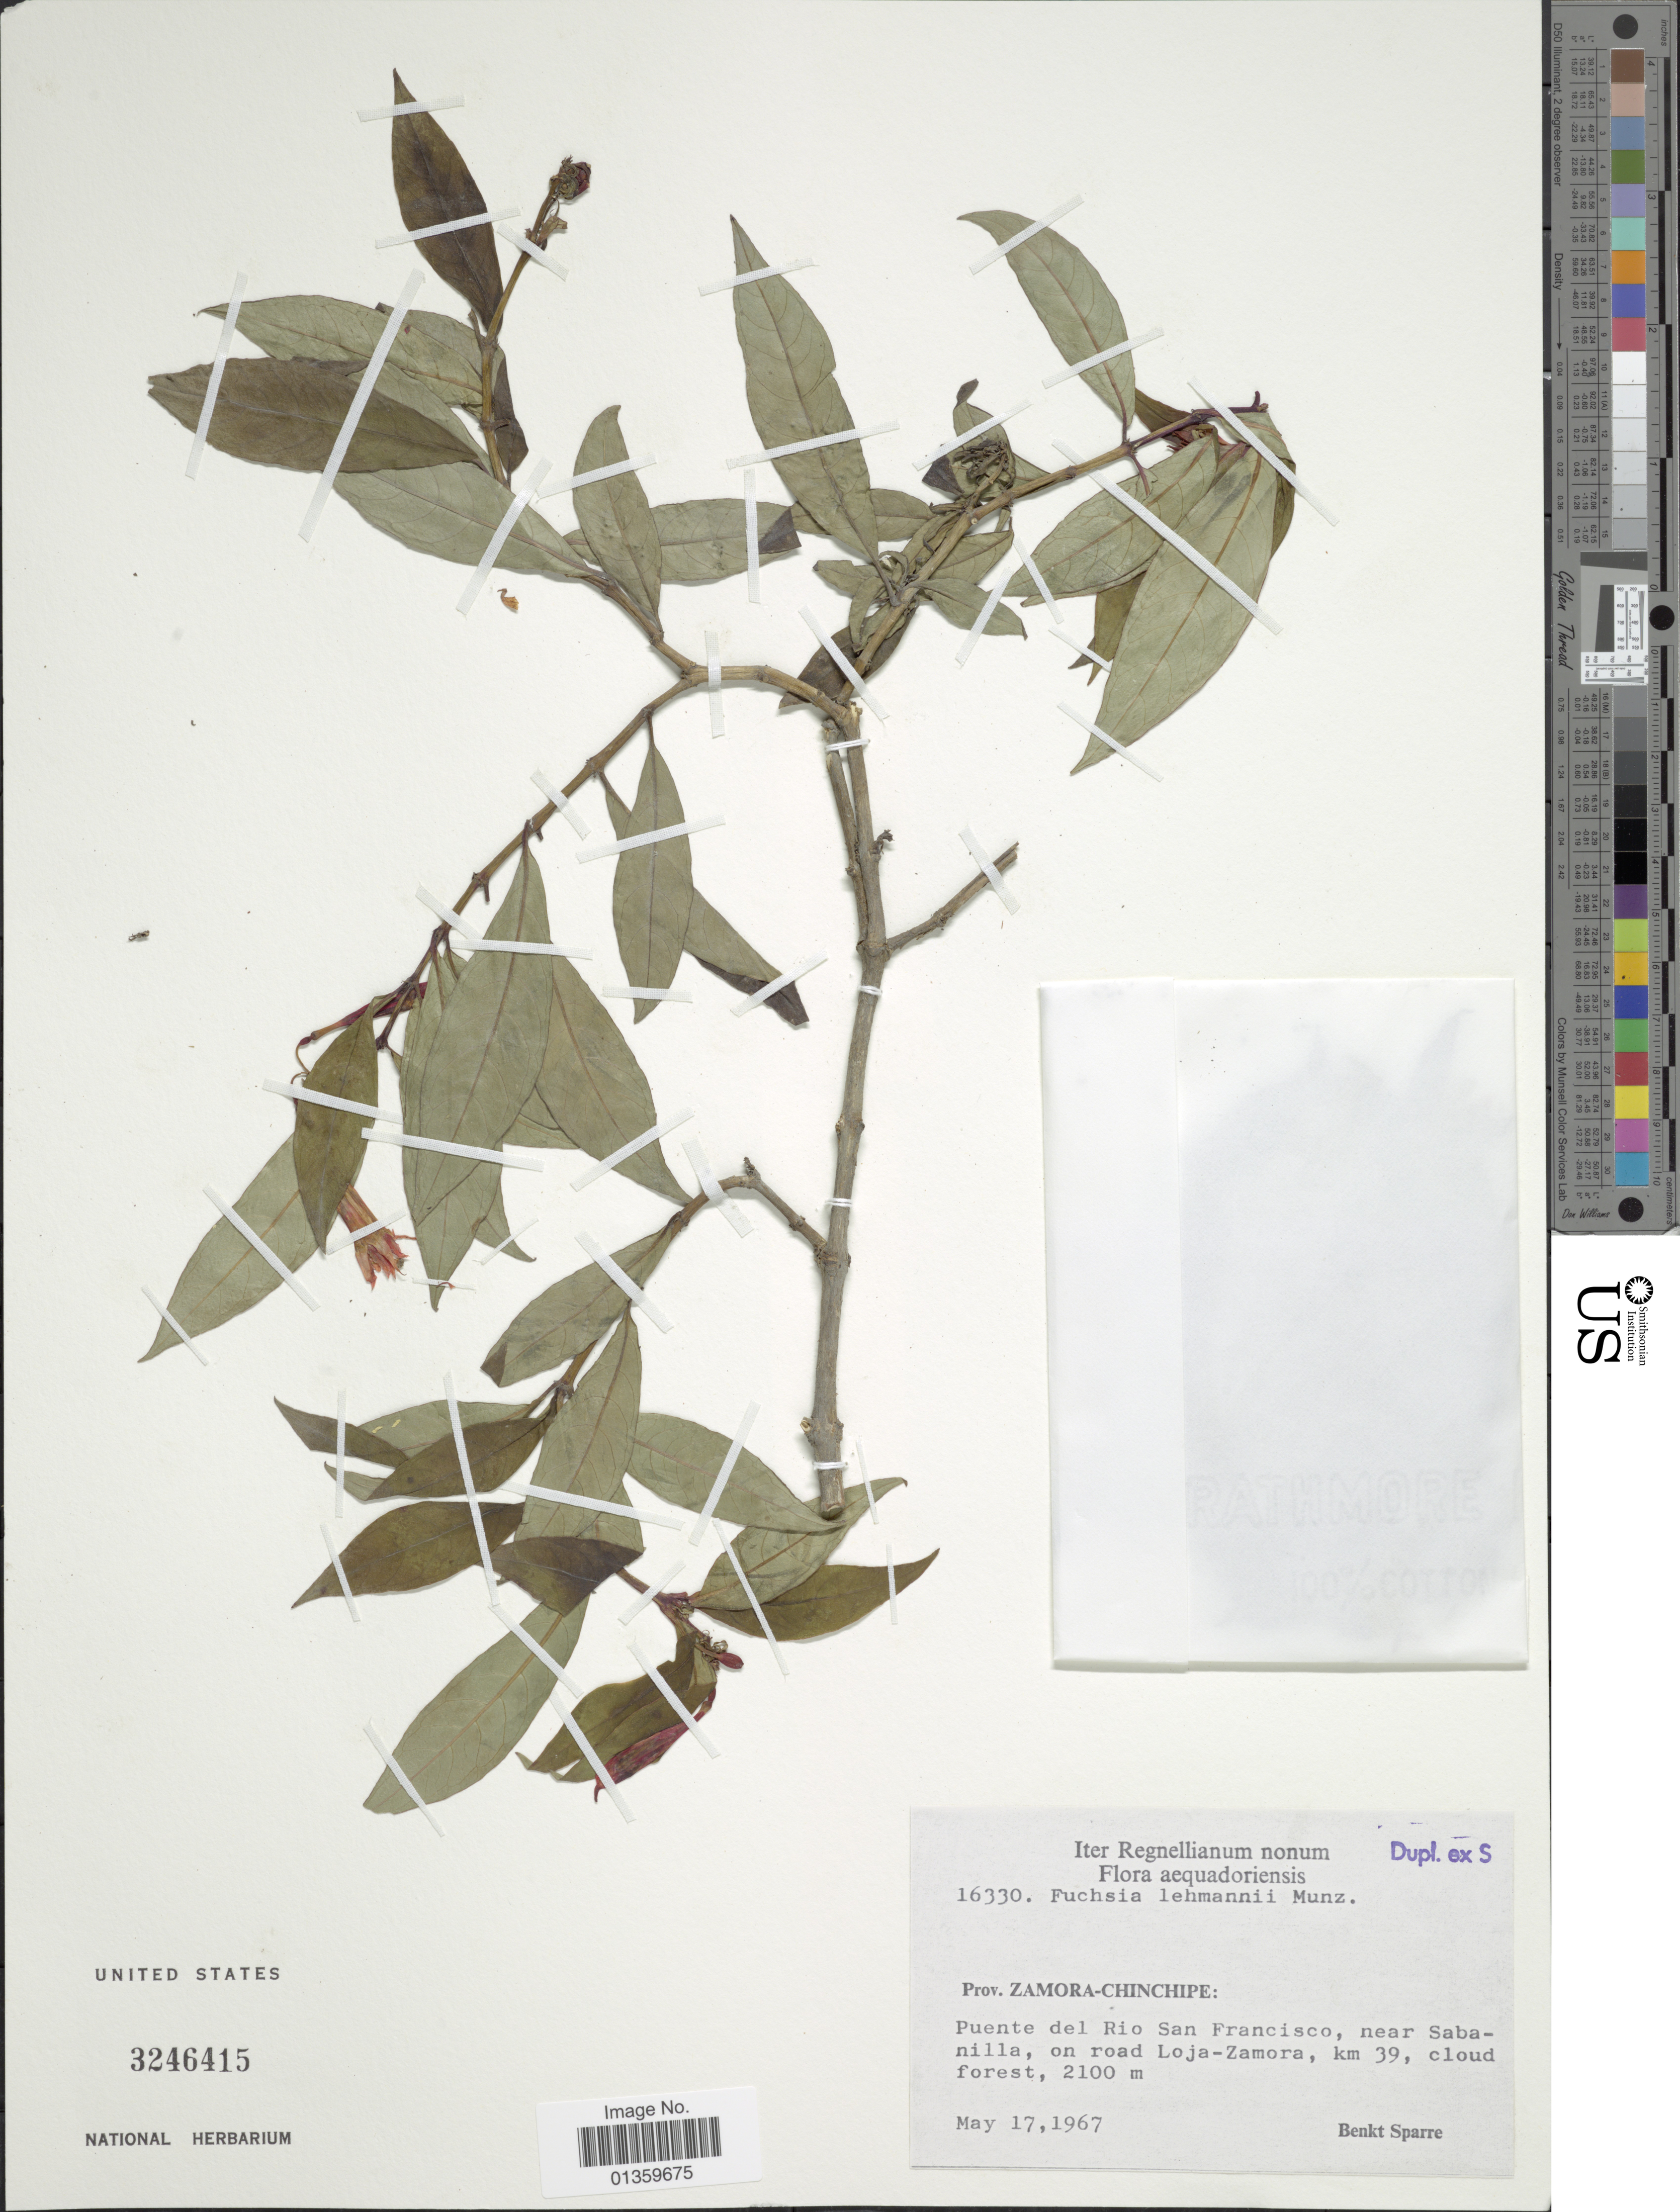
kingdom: Plantae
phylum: Tracheophyta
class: Magnoliopsida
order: Myrtales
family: Onagraceae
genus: Fuchsia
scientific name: Fuchsia lehmannii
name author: Munz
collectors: B. Sparre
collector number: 16330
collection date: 1967-05-17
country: Ecuador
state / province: Zamora-Chinchipe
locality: Puente del Rio San Francisco, near Sabanilla, on road Loja-Zamora, km 39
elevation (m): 2100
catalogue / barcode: US 3246415